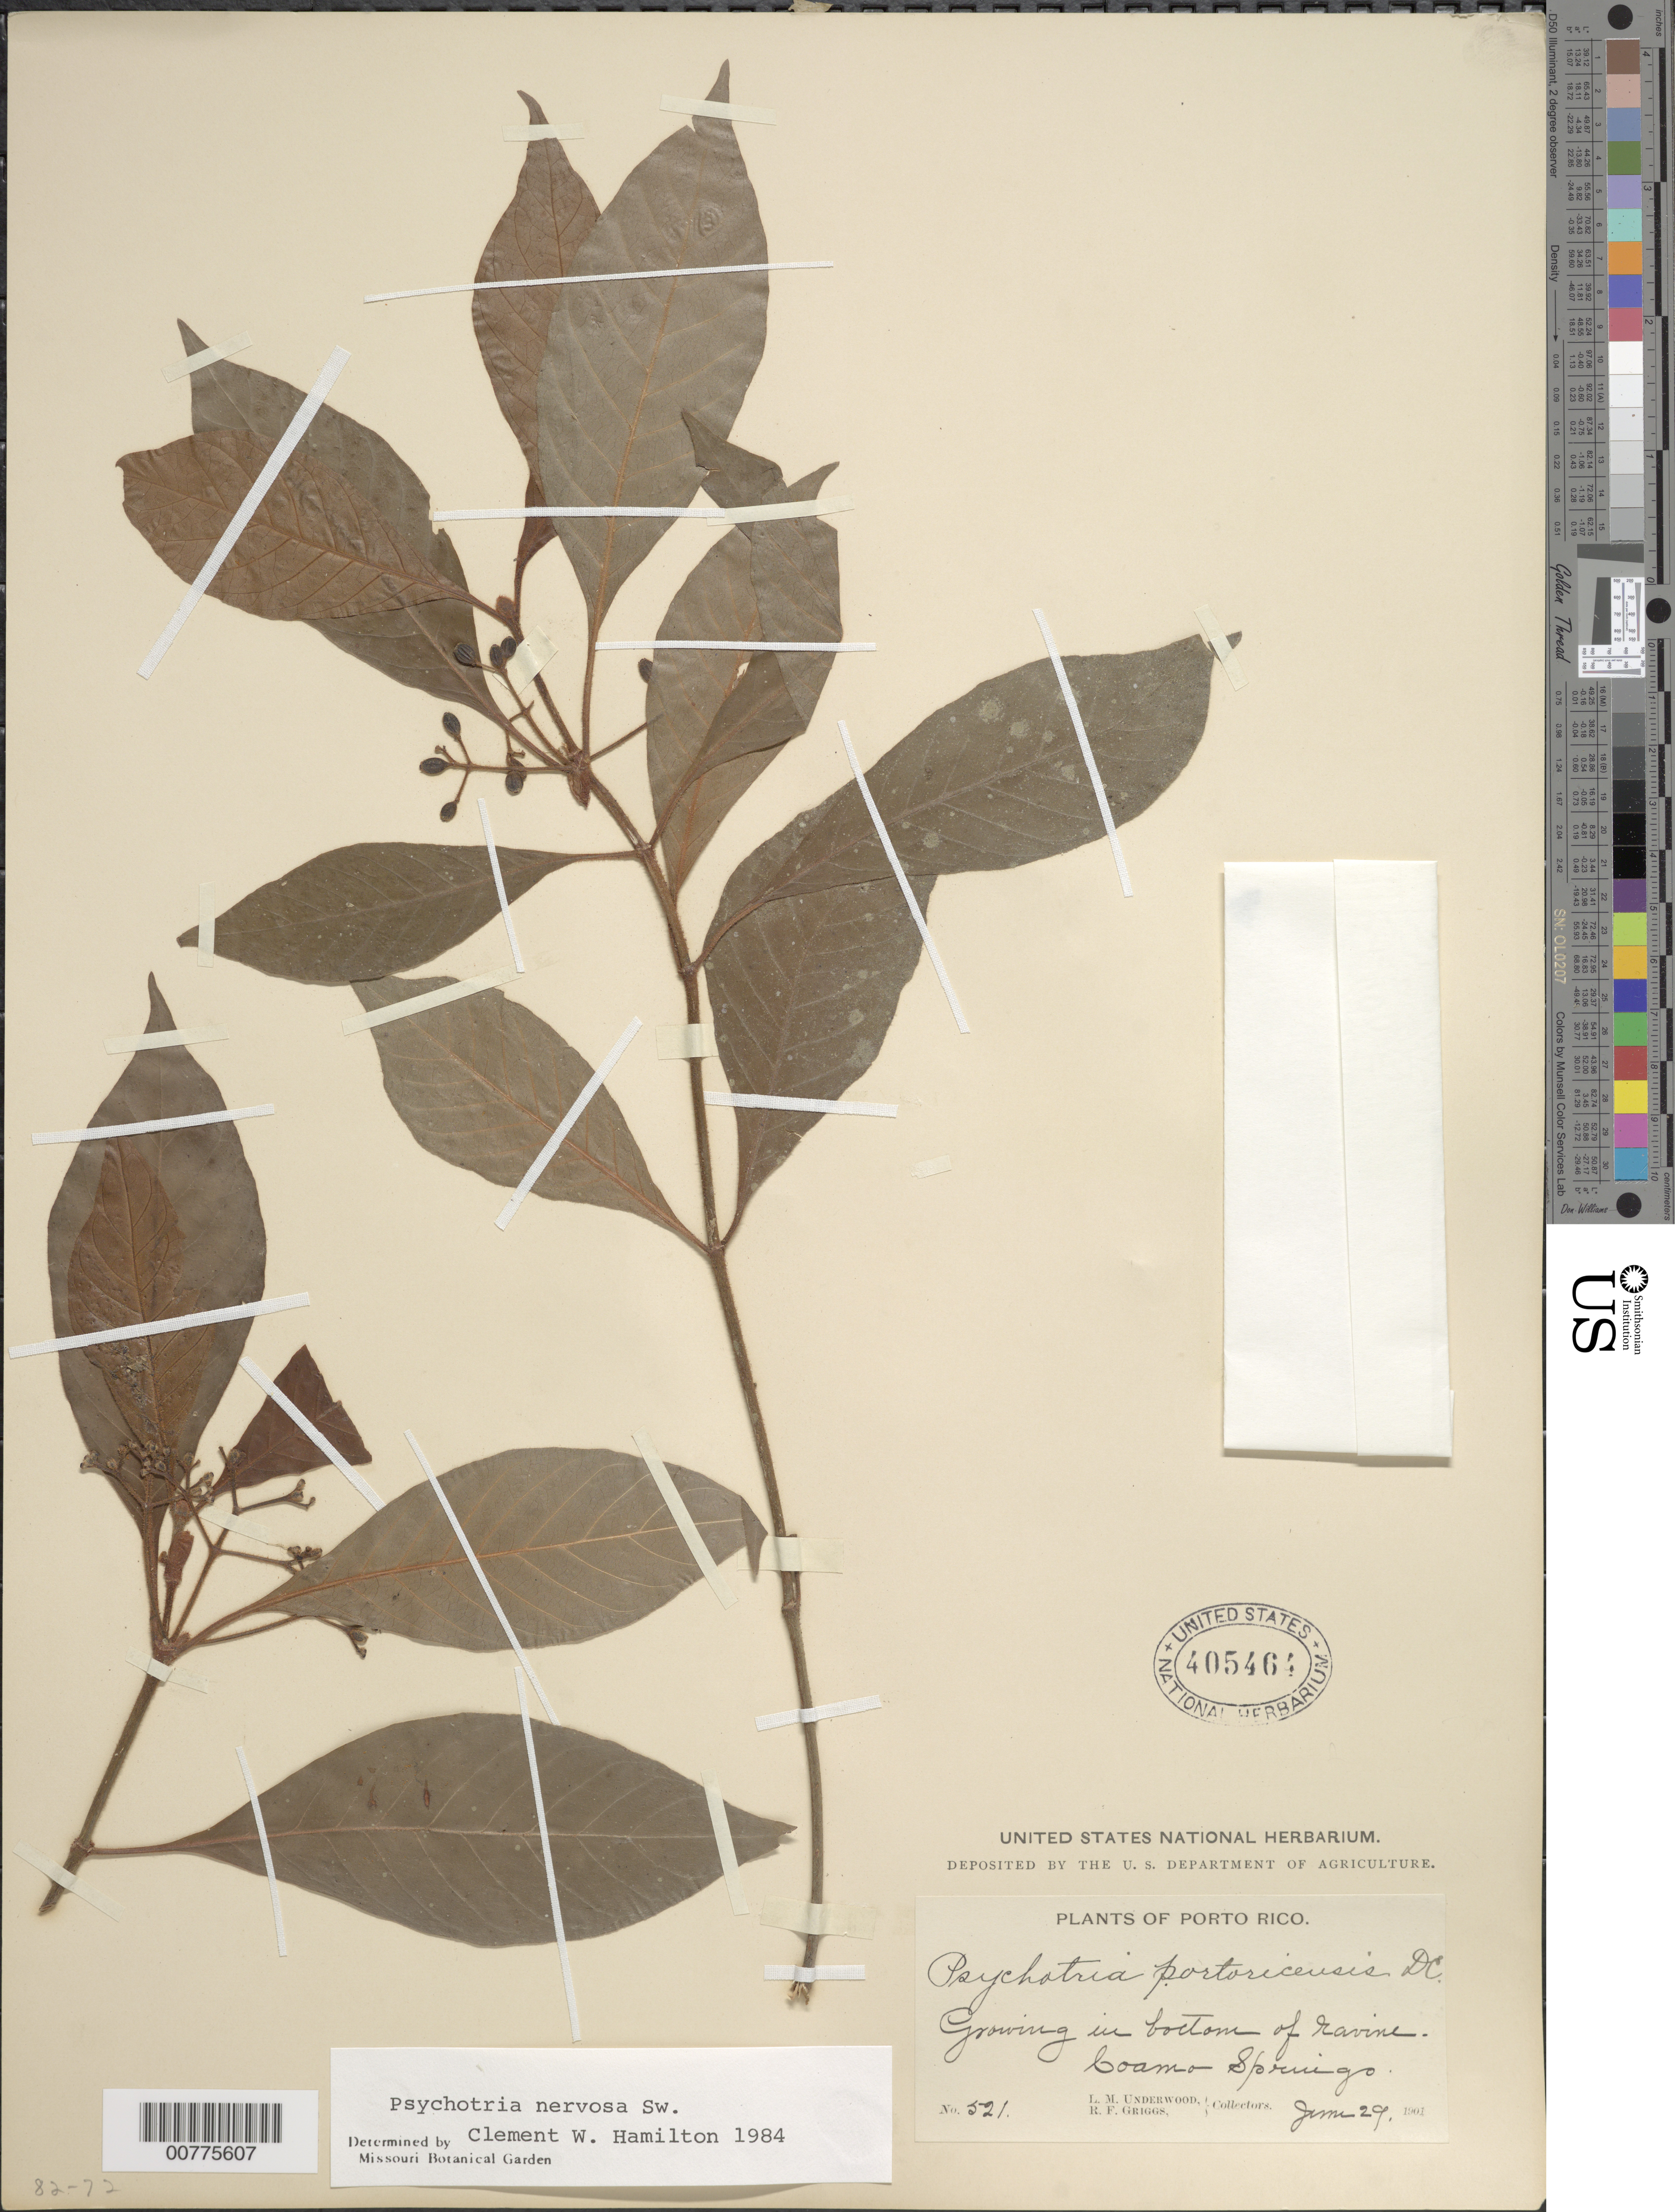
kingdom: Plantae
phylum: Tracheophyta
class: Magnoliopsida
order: Gentianales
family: Rubiaceae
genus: Psychotria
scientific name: Psychotria nervosa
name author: Sw.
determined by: Hamilton, C. W.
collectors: L. M. Underwood & R. F. Griggs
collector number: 521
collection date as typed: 29 Jun 1901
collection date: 1901-06-29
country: Puerto Rico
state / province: Coamo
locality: Coamo Springs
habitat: Growing in bottom of ravine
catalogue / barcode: US 405464